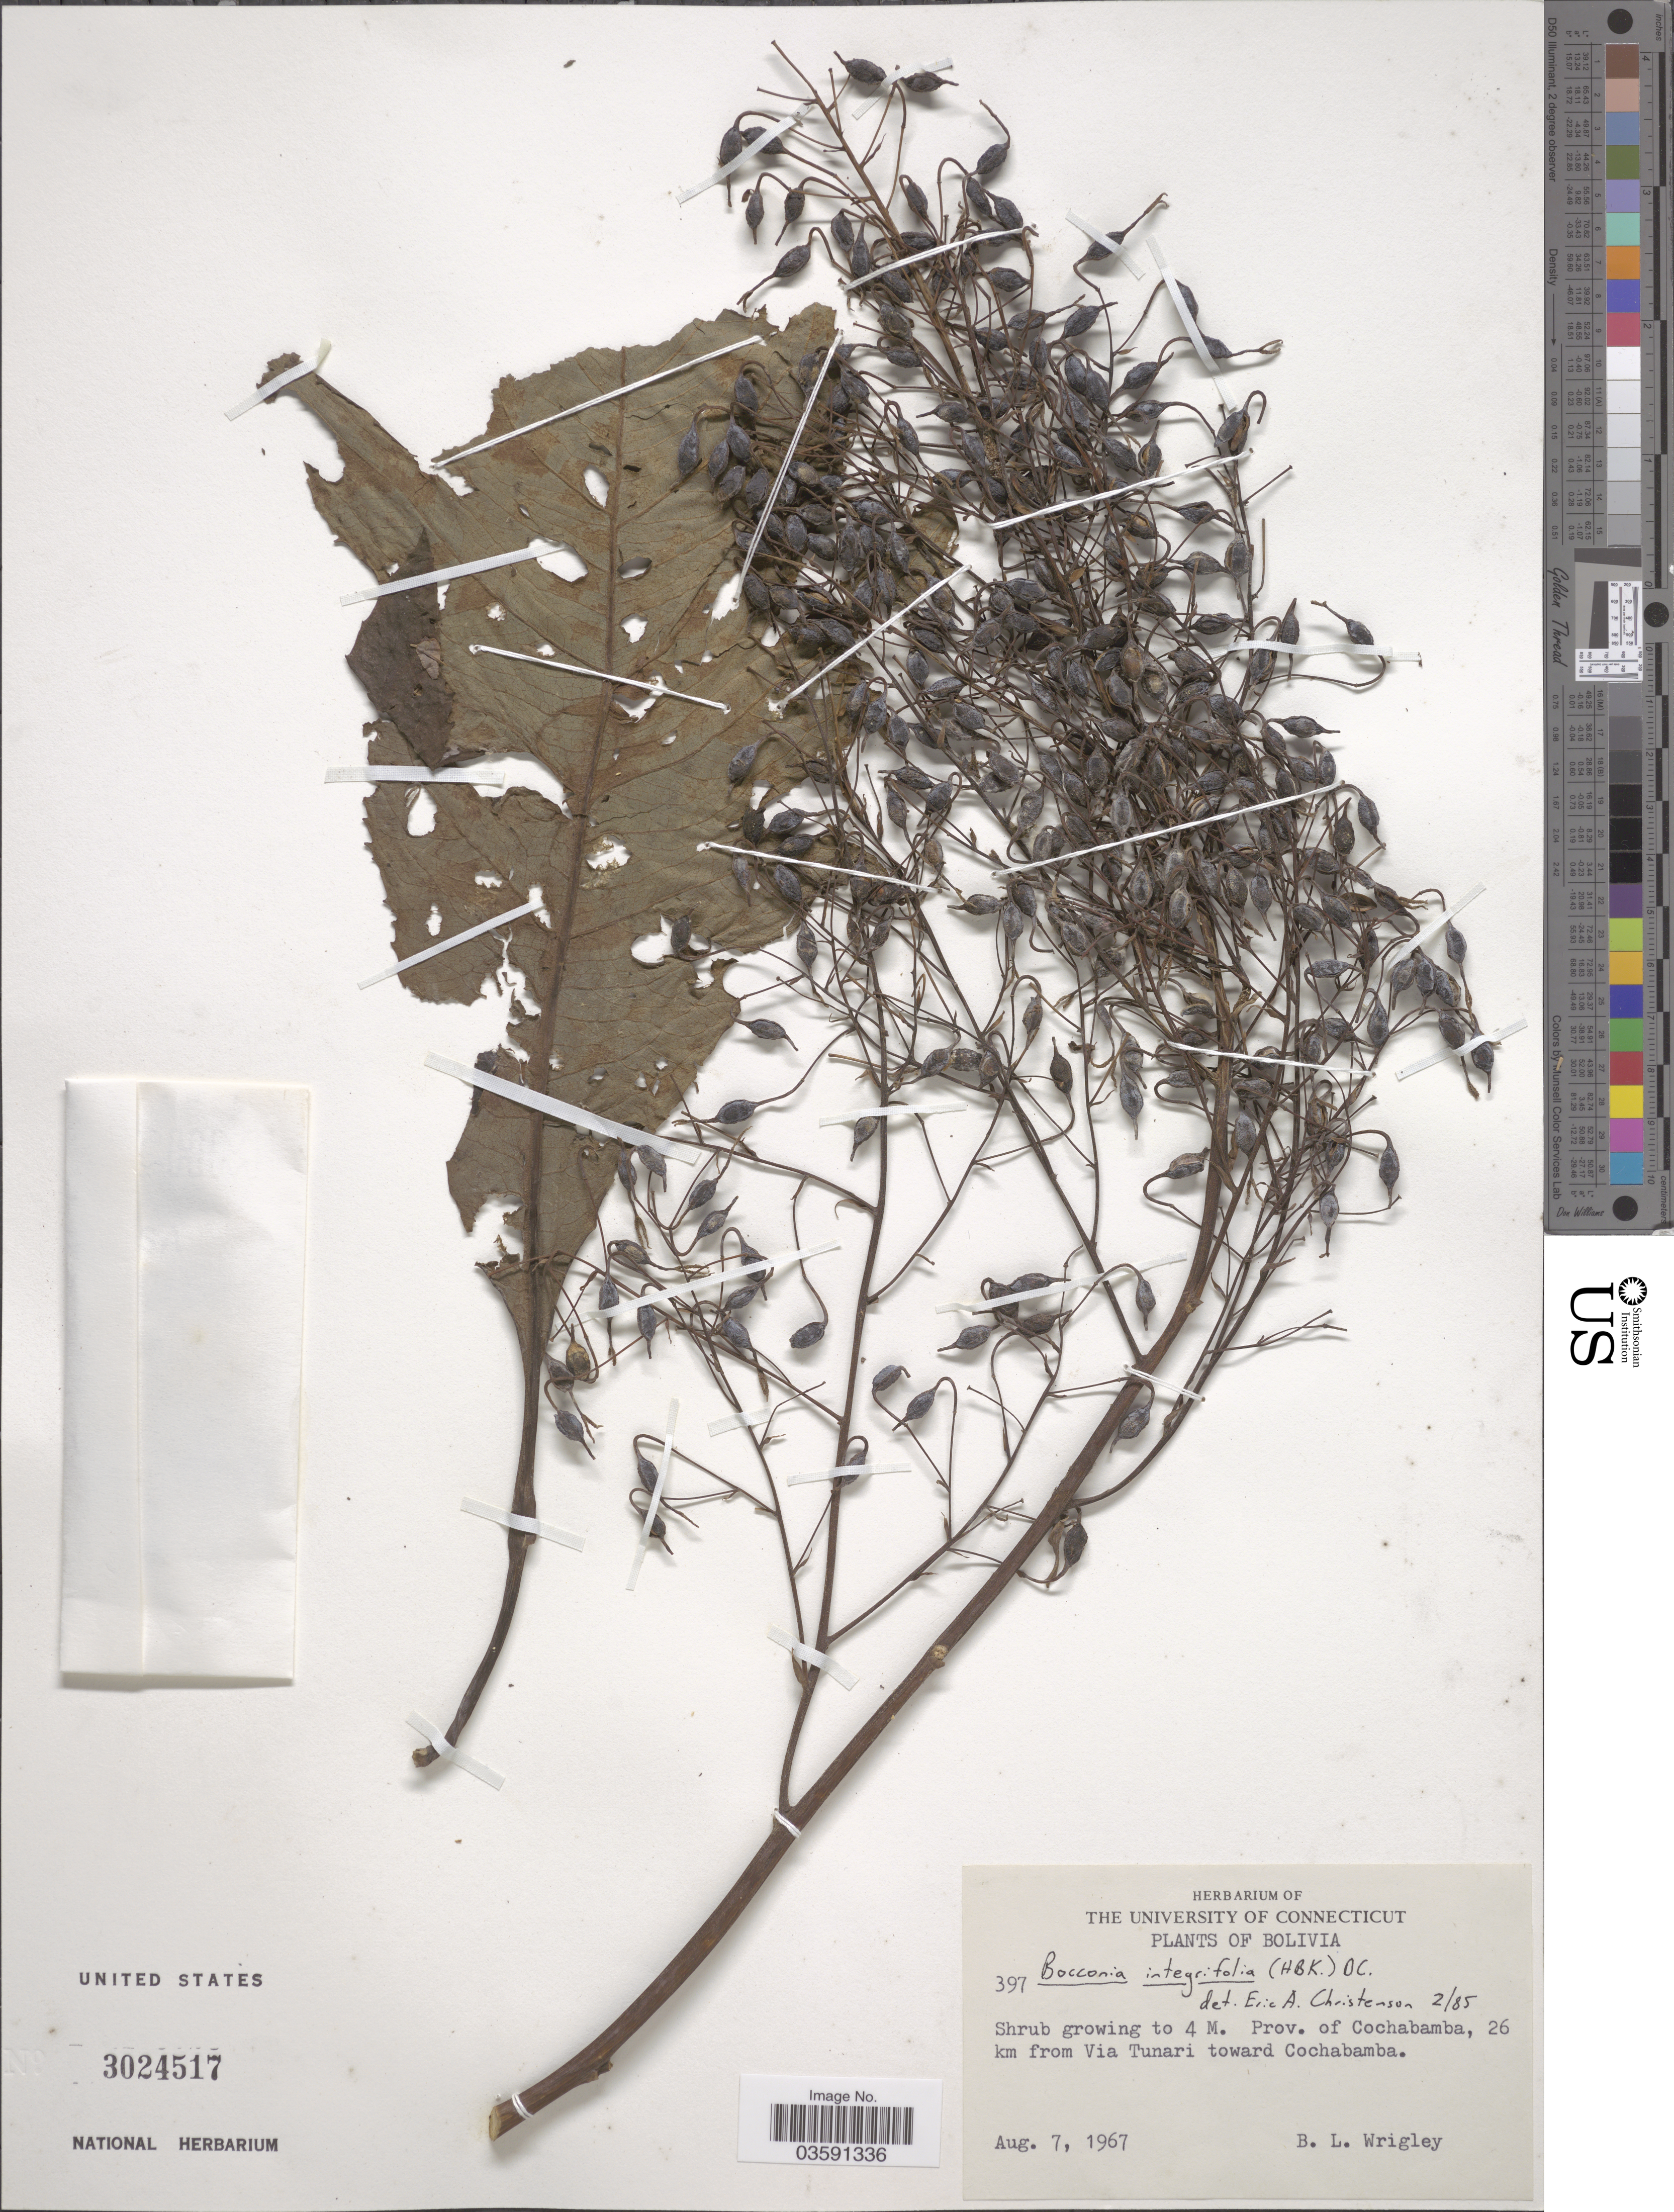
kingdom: Plantae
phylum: Tracheophyta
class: Magnoliopsida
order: Ranunculales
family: Papaveraceae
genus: Bocconia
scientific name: Bocconia integrifolia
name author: Bonpl.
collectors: B. L. Wrigley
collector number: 397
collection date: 1967-08-07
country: Bolivia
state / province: Cochabamba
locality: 26 km from Via Tunari toward Cochabamba.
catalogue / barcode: US 3024517